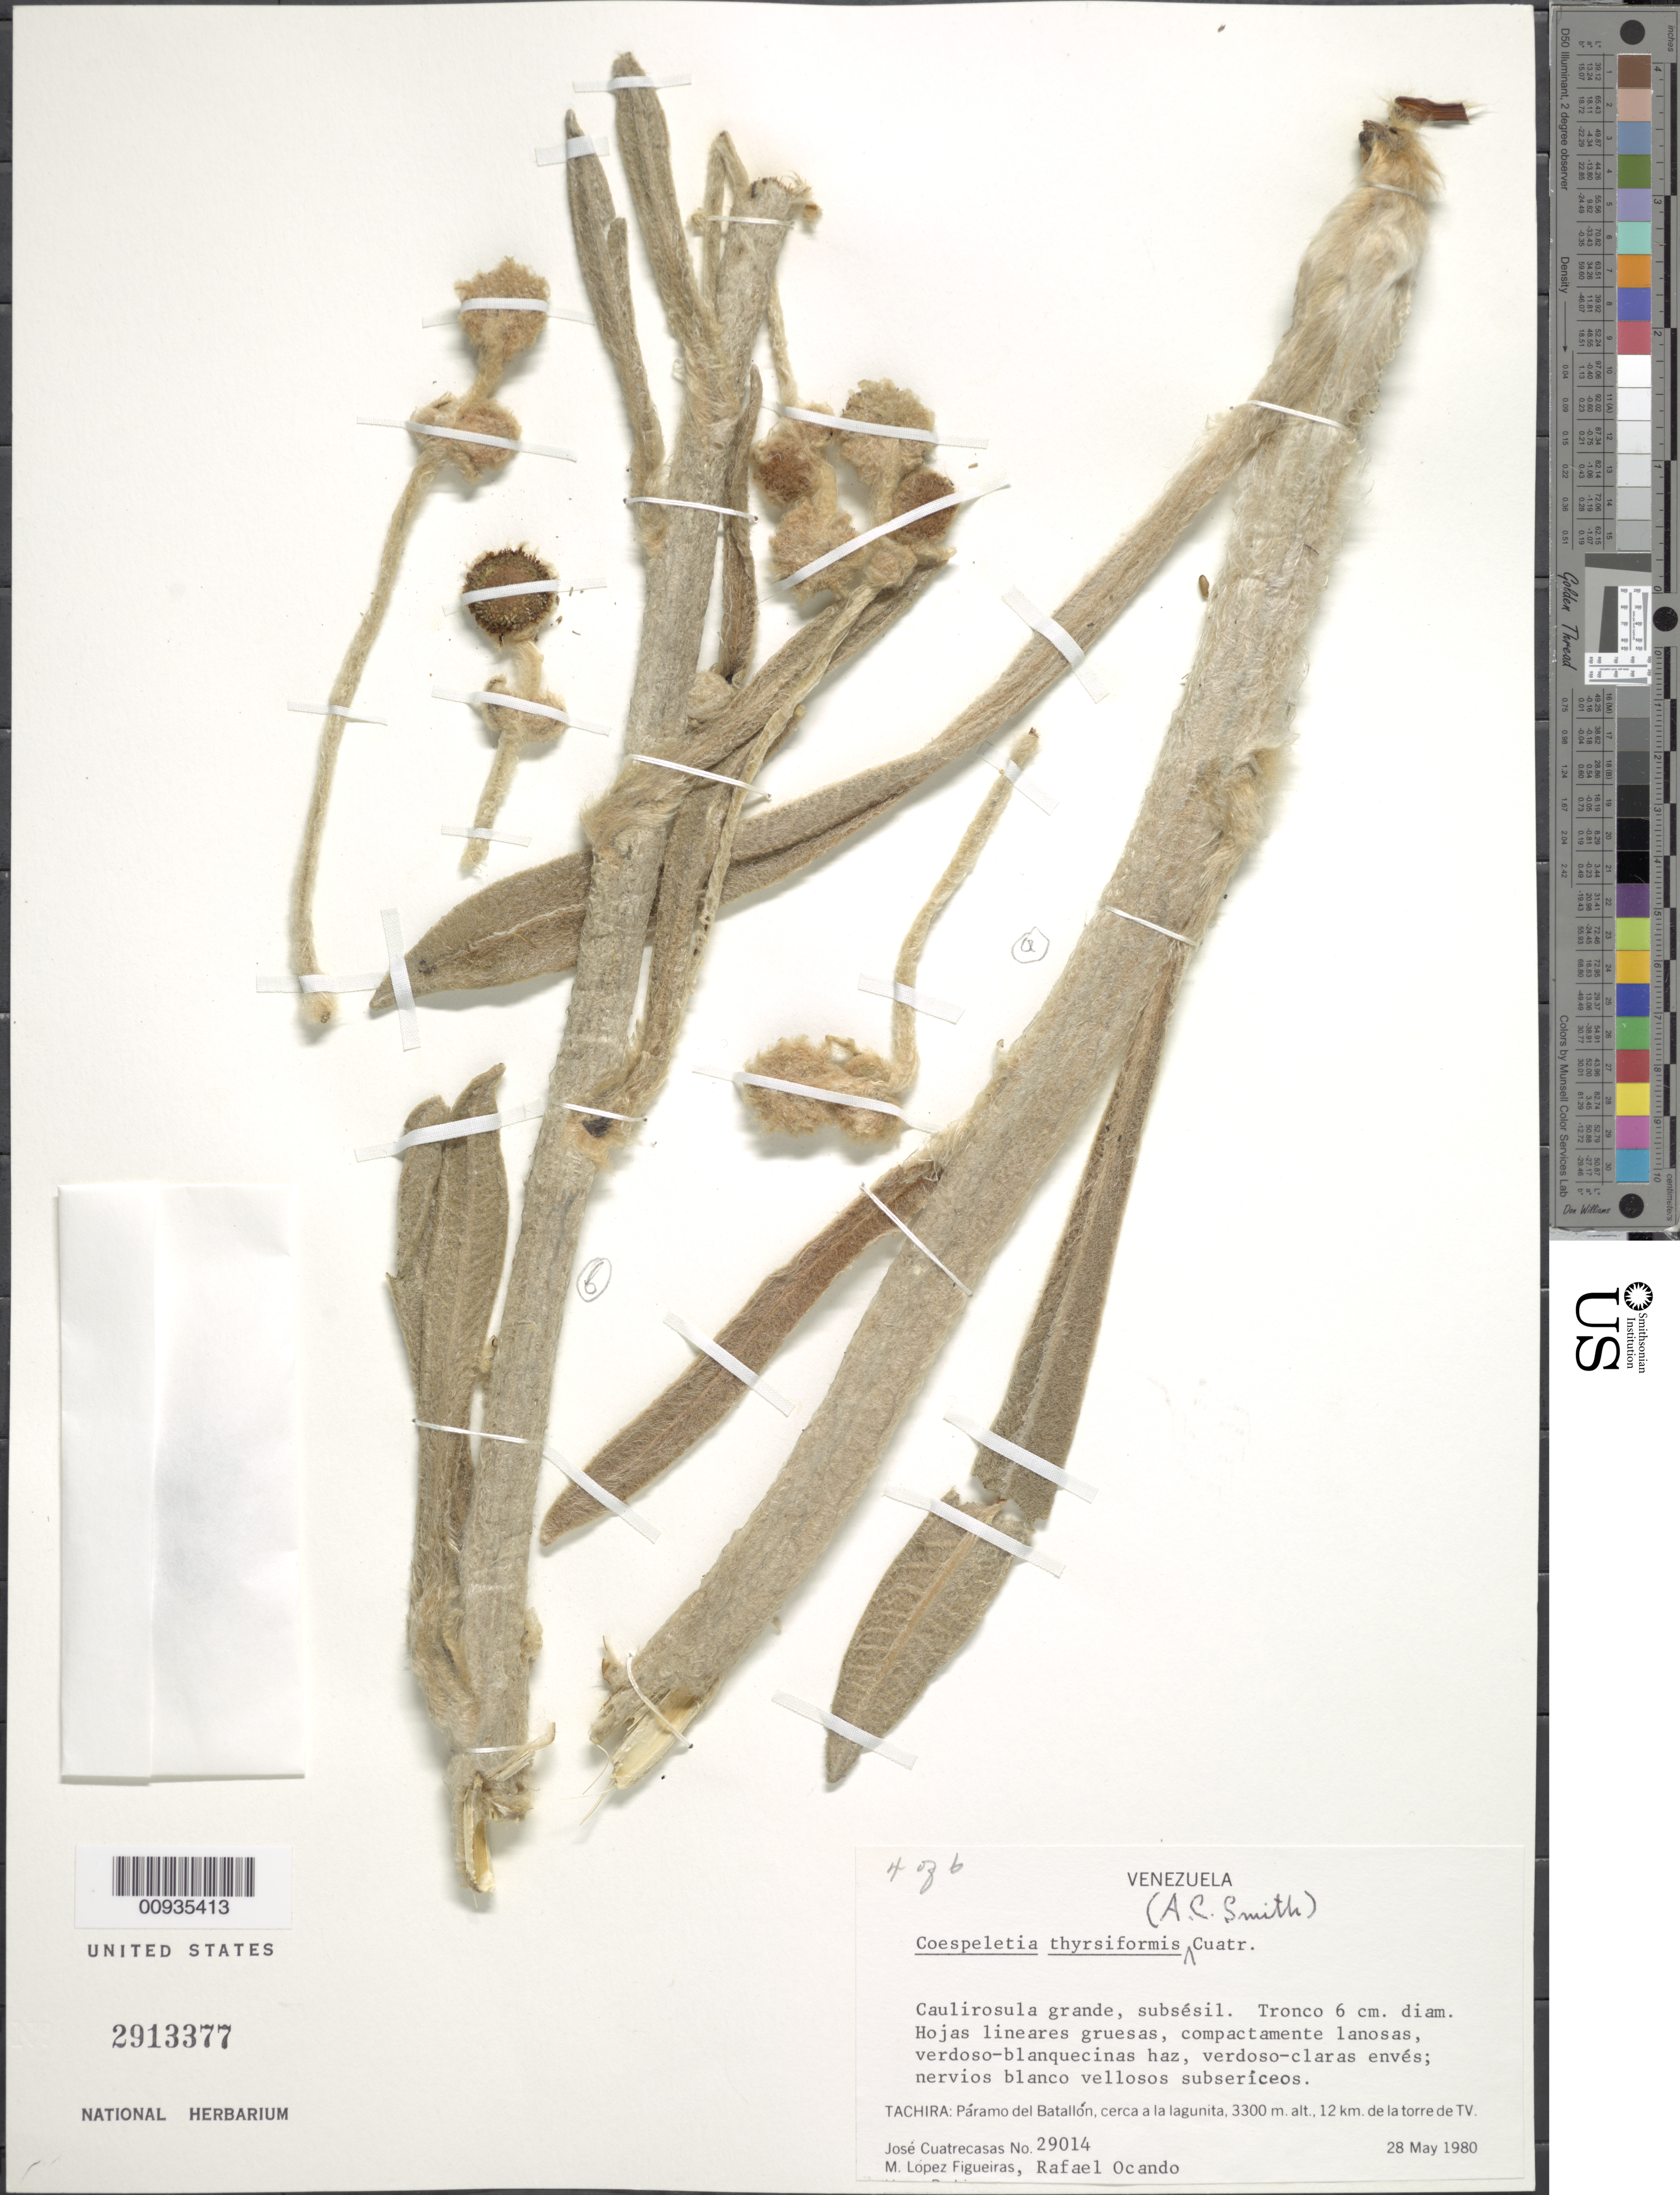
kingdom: Plantae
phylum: Tracheophyta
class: Magnoliopsida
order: Asterales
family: Asteraceae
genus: Coespeletia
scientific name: Coespeletia thyrsiformis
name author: (A.C. Sm.) Cuatrec.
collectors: J. Cuatrecasas, M. López Figueiras & R. Ocando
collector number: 29014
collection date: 1980-05-28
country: Venezuela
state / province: Tachira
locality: Paramo del Batallon, cerca a la lagunita, 12 km de la torre de TV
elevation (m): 3300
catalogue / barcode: US 2913377